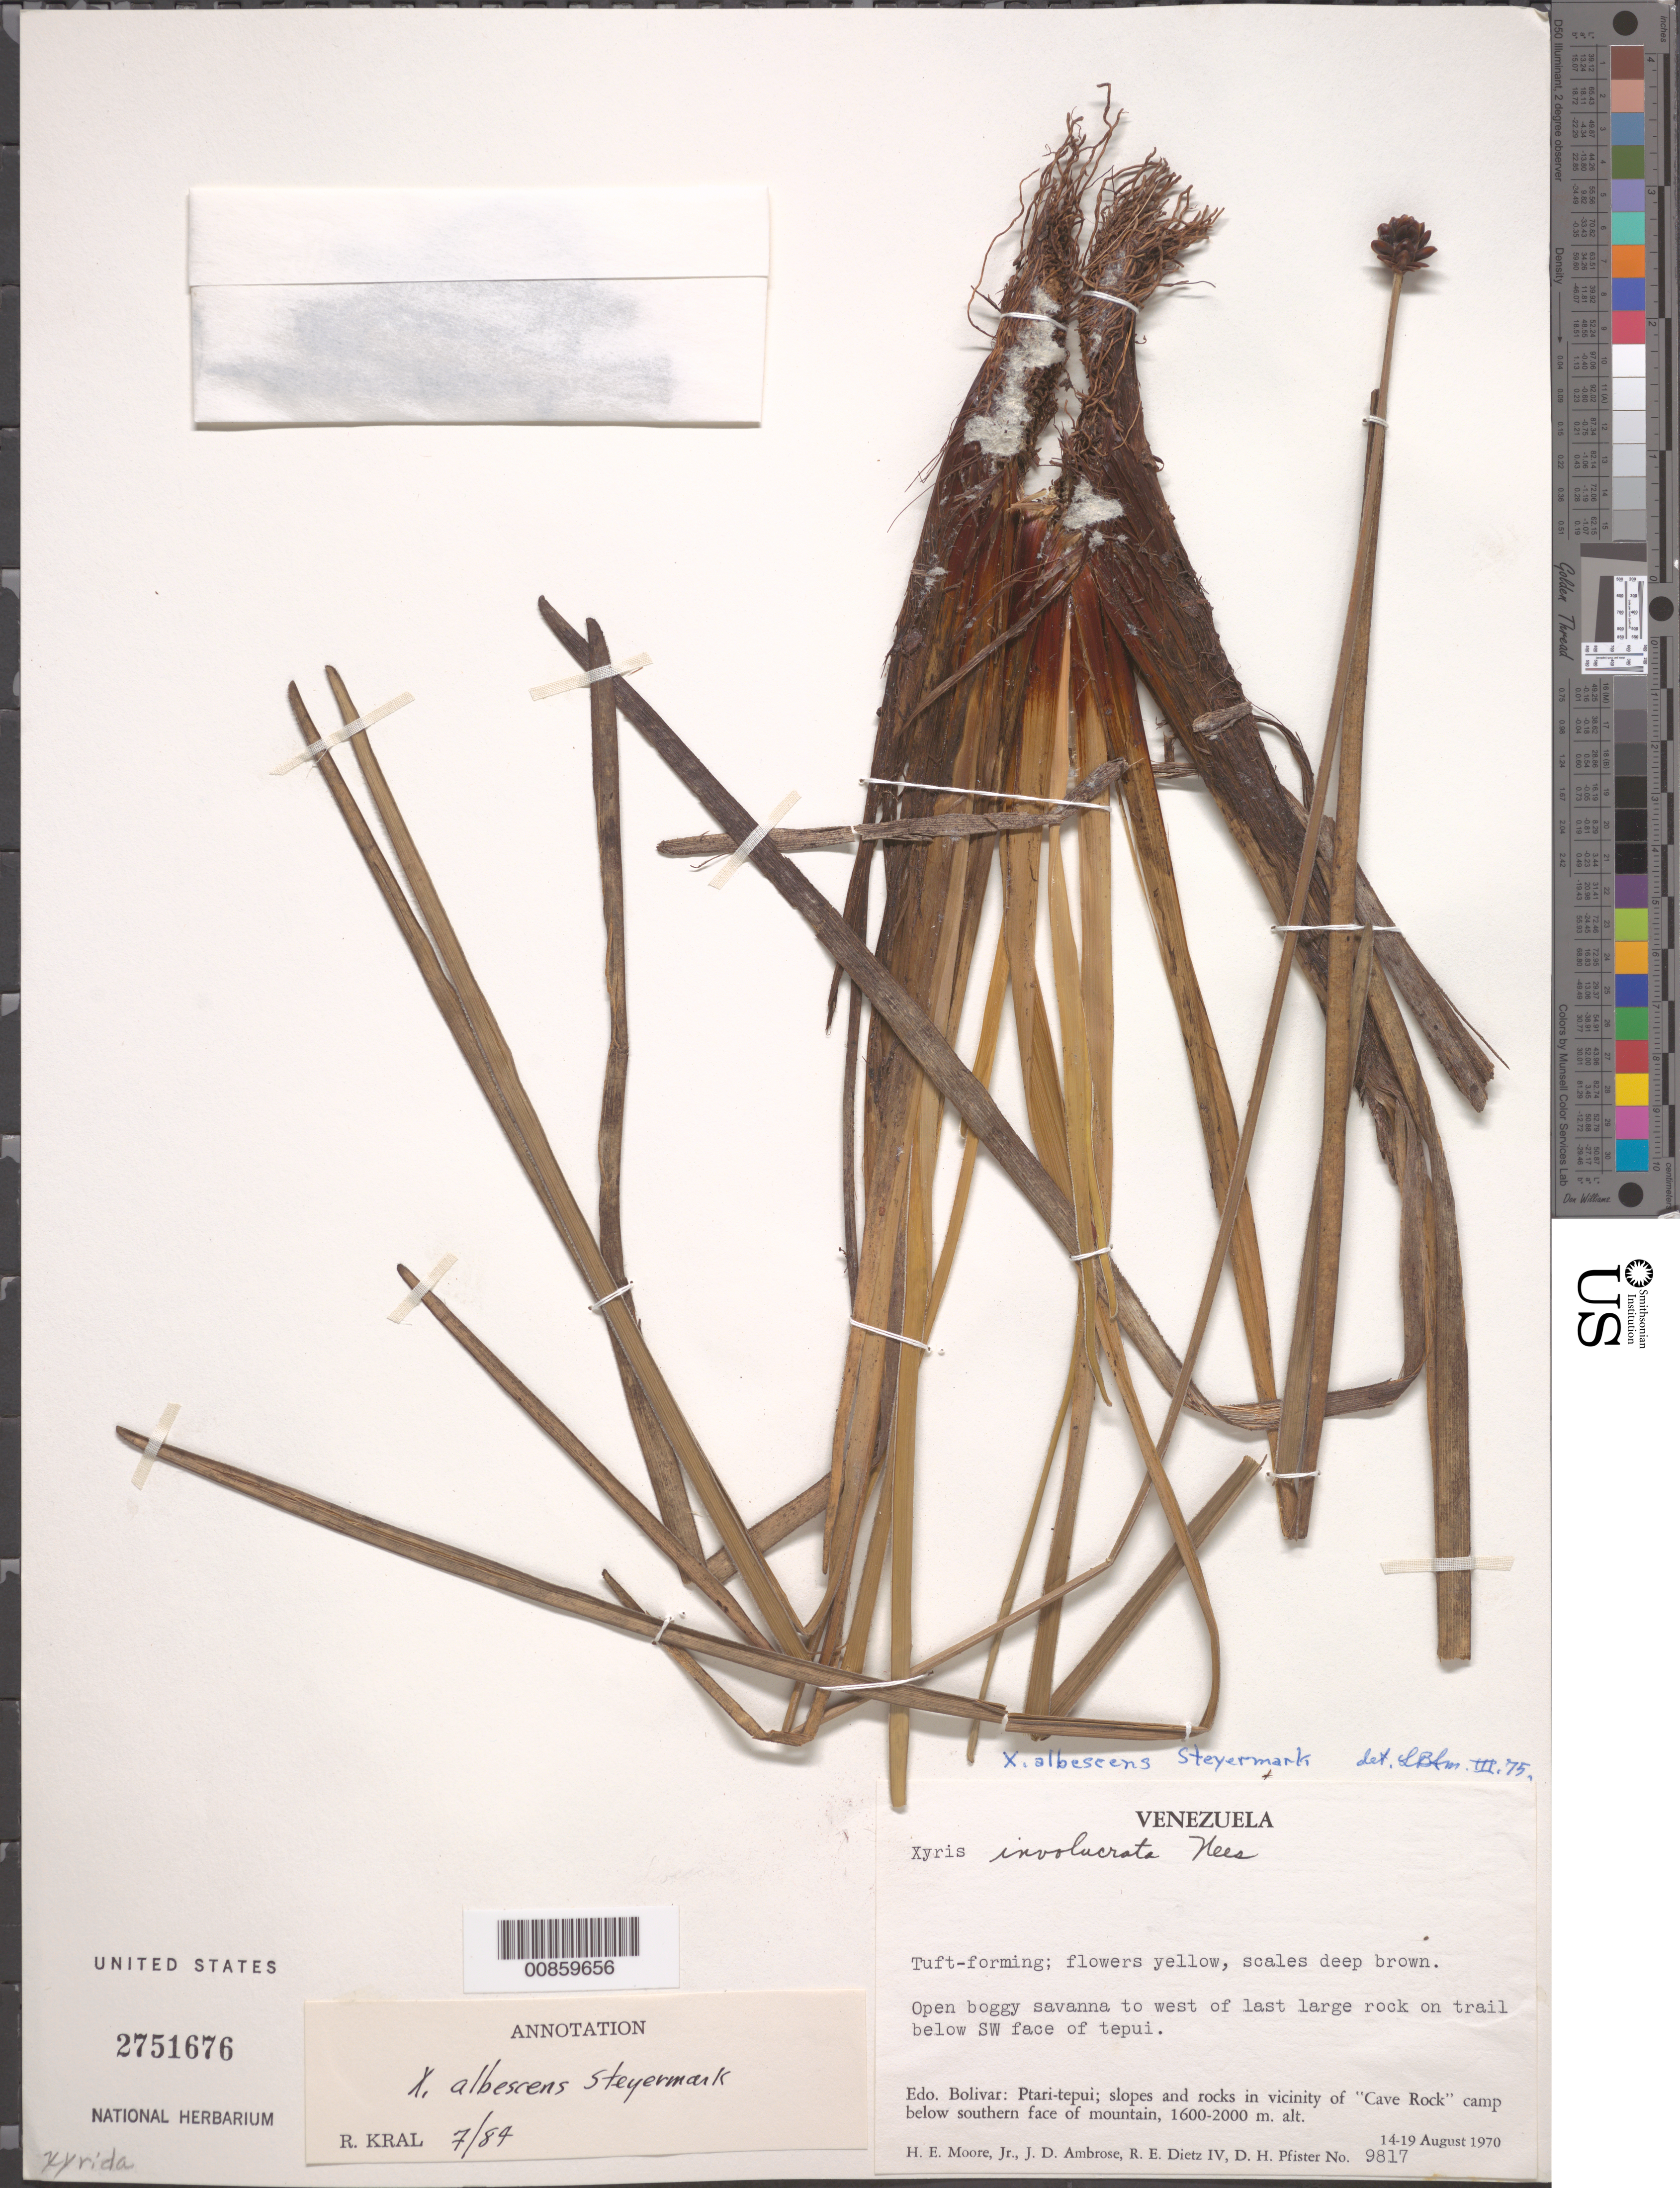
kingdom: Plantae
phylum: Tracheophyta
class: Liliopsida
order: Poales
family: Xyridaceae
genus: Xyris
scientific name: Xyris albescens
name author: Steyerm.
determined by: Kral, Robert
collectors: H. E. Moore, J. D. Ambrose, R. Dietz & D. H. Pfister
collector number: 9817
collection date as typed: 14-Aug-70 to 19-Aug-70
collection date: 1970-08-14/1970-08-19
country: Venezuela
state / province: Bolívar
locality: Ptari-tepuí, vicinity of "Cave Rock" camp below southern face of mountain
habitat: Open boggy savanna to west of last large rock on trail below Sw face of tepui.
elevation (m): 1600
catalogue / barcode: US 2751676